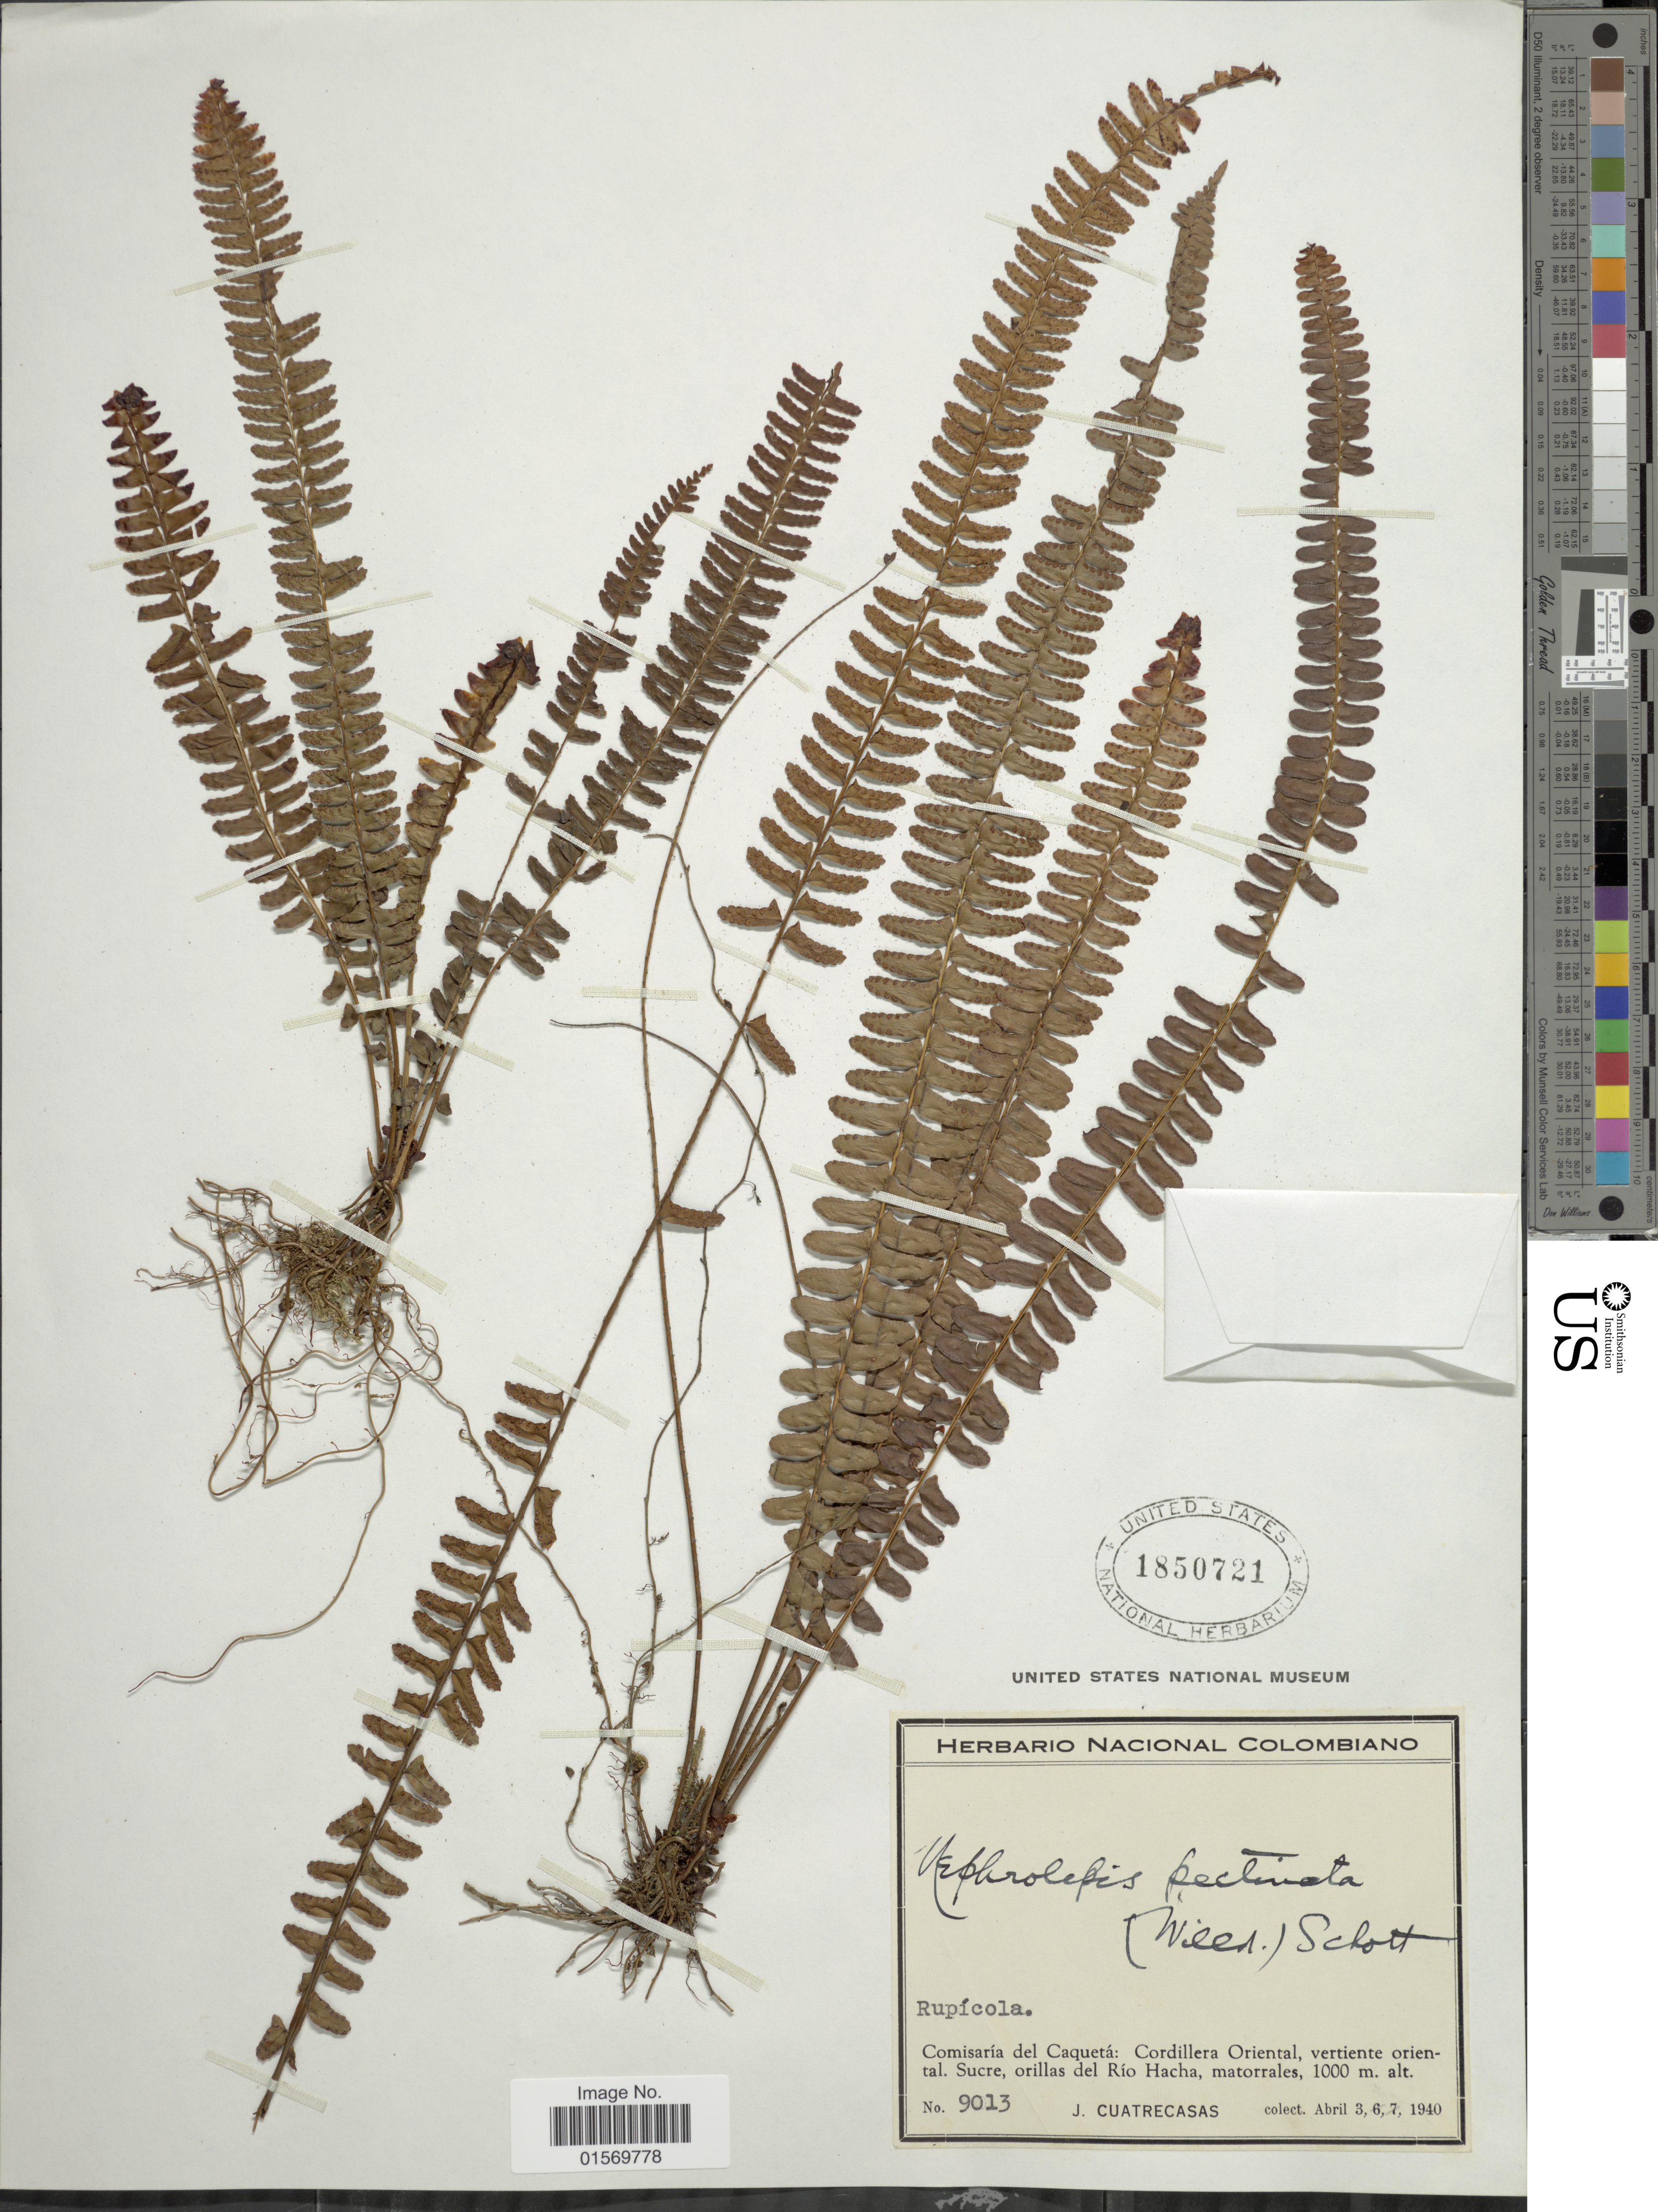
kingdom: Plantae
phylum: Tracheophyta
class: Polypodiopsida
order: Polypodiales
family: Nephrolepidaceae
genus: Nephrolepis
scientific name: Nephrolepis pectinata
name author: (Willd.) Schott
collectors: J. Cuatrecasas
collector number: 9013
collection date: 1940-04-03/1940-04-07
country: Colombia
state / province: Caquetá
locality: Comisaria del Caqueta: Cordillera Oriental, vertiente oriental, Sucre, orillas del Rio Hacha, matorrales.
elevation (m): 1000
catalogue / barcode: US 1850721